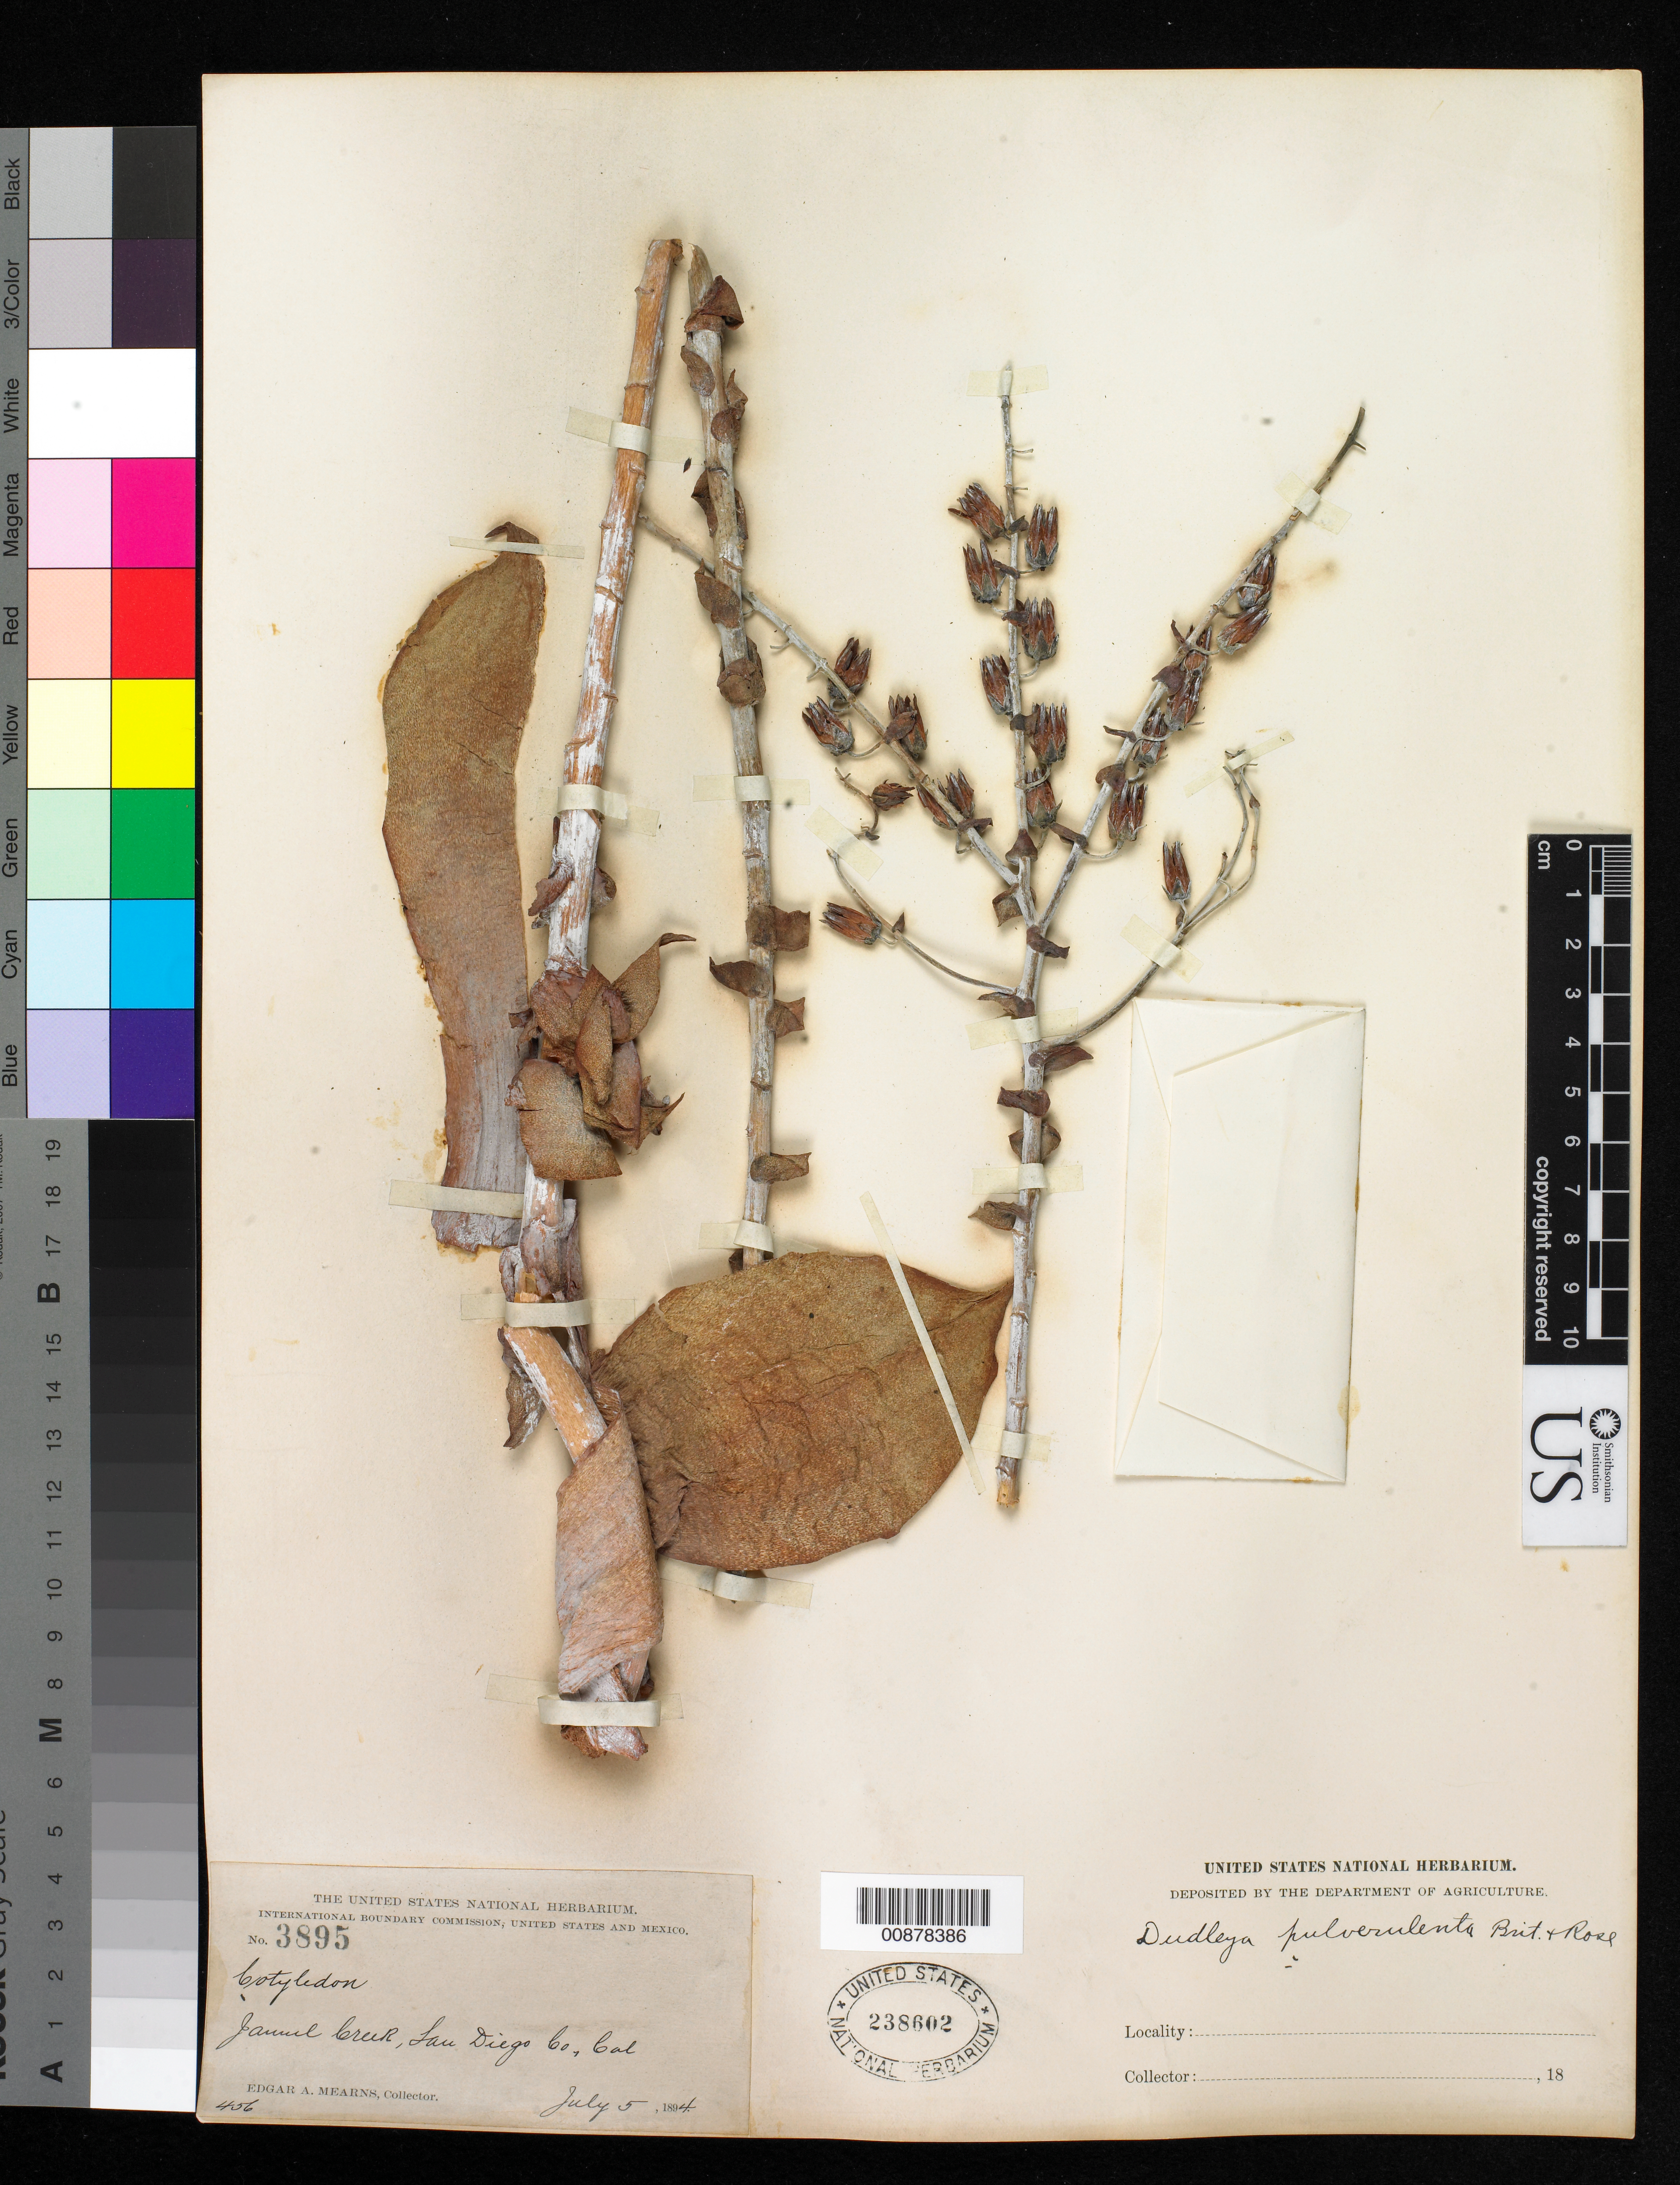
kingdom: Plantae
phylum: Tracheophyta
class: Magnoliopsida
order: Saxifragales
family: Crassulaceae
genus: Dudleya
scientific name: Dudleya pulverulenta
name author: (Nutt.) Britton & Rose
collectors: E. A. Mearns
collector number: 3895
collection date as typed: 05 Jul 1894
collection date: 1894-07-05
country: United States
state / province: California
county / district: San Diego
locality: Jamul Creek, San Diego County, California.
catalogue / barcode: US 238602